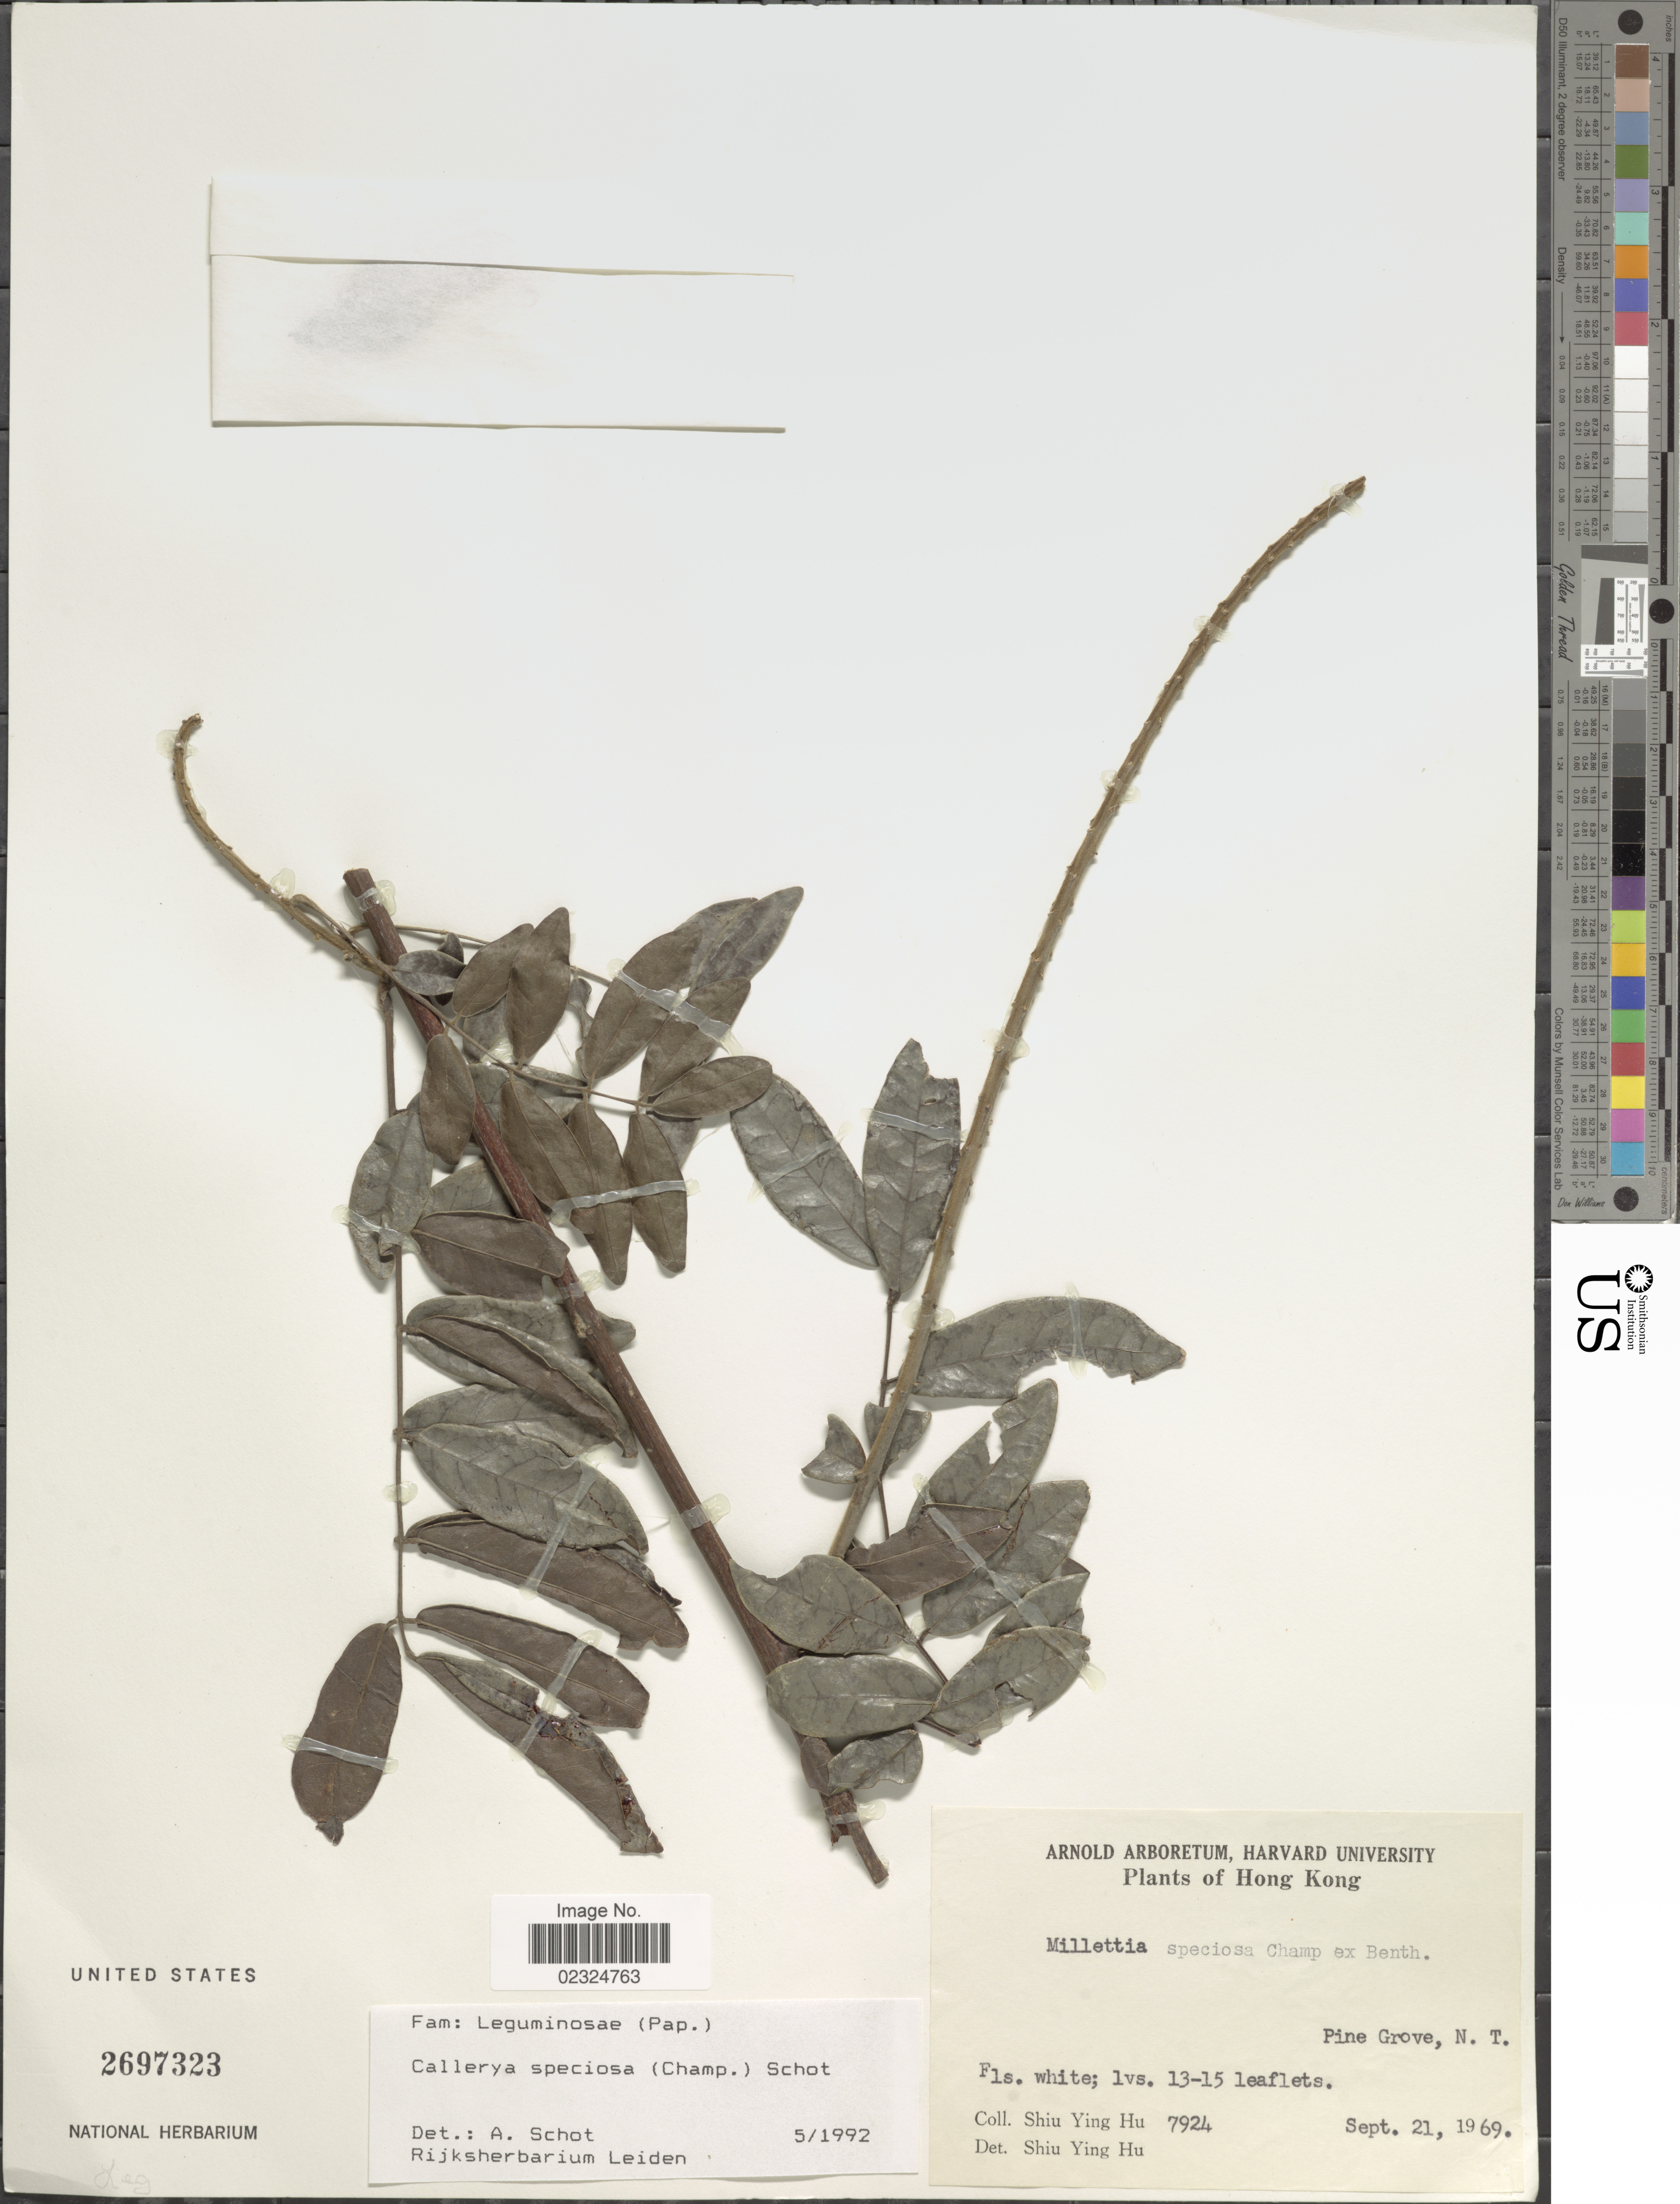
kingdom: Plantae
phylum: Tracheophyta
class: Magnoliopsida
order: Fabales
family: Fabaceae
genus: Nanhaia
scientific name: Nanhaia speciosa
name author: (Champ. ex Benth.) J. Compton & Schrire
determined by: Strong, Mark T., (BOT), Smithsonian Institution - National Museum of Natural History (UNITED STATES)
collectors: S. Y. Hu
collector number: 7924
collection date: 1969-09-21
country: China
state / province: Hong Kong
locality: Pine Grove, N. T.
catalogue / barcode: US 2697323